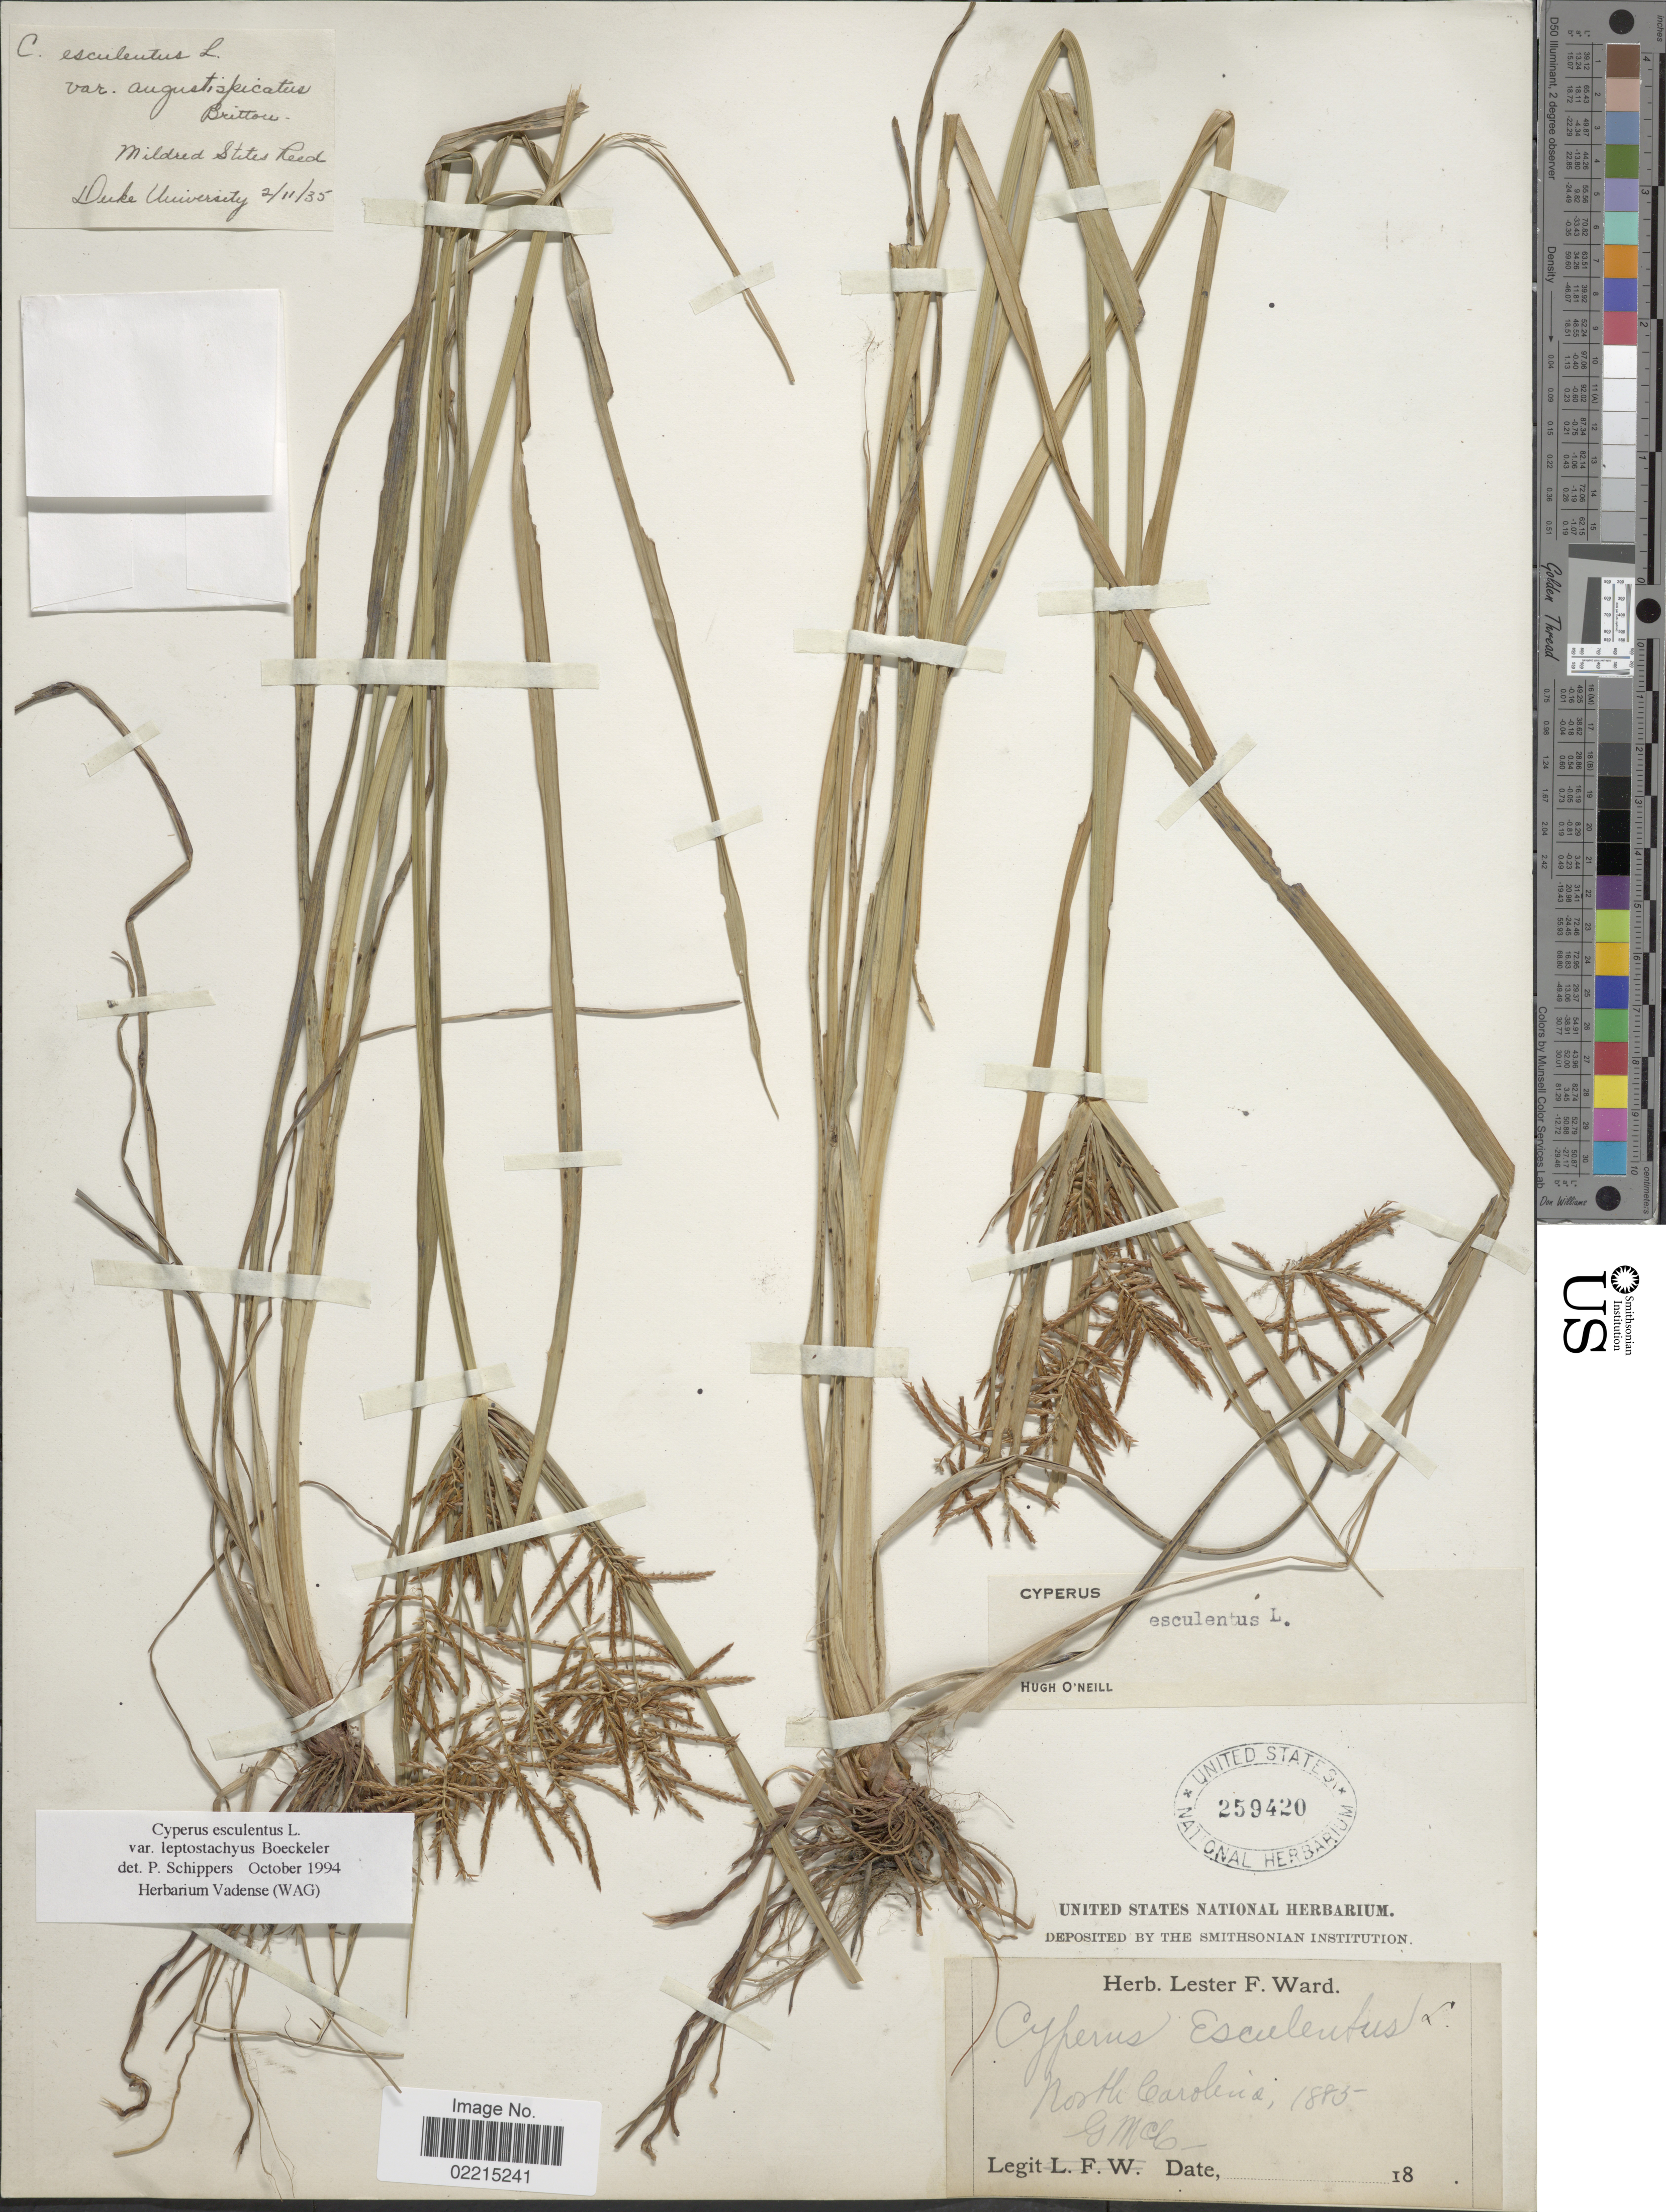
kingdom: Plantae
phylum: Tracheophyta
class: Liliopsida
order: Poales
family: Cyperaceae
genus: Cyperus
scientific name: Cyperus esculentus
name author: L.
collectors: G. McCarthy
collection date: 1885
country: United States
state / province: North Carolina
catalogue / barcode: US 259420